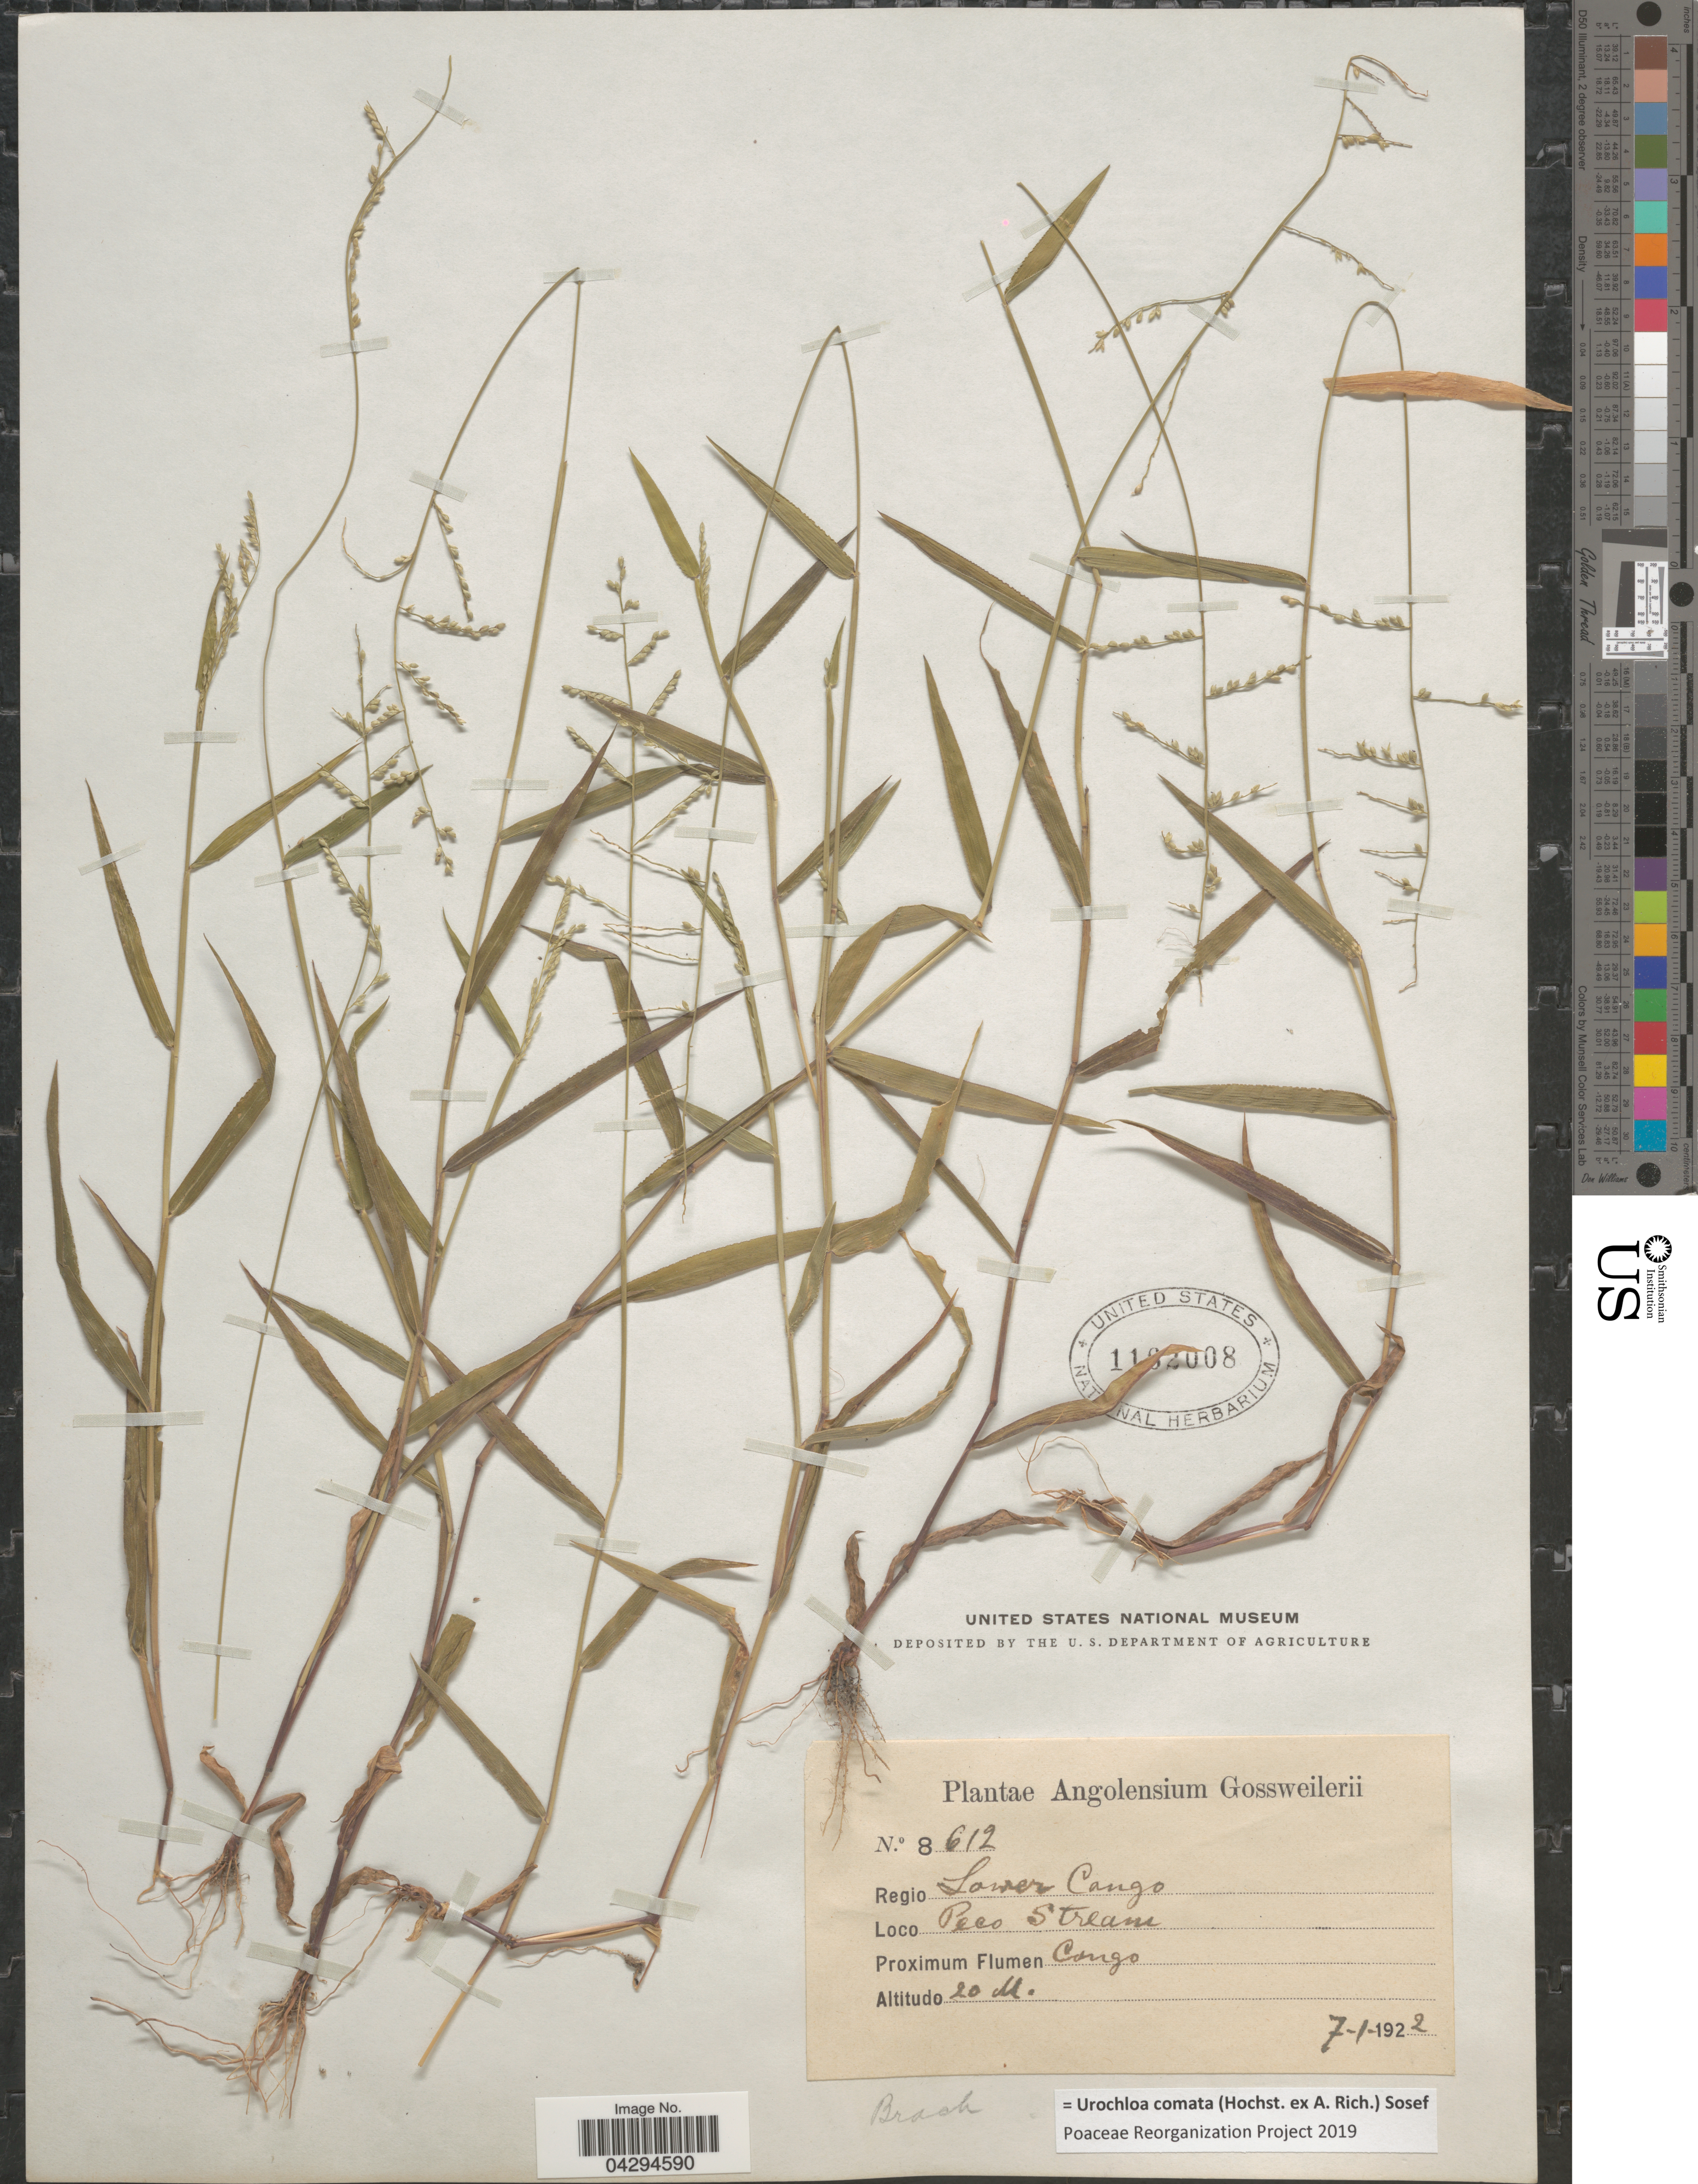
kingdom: Plantae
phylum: Tracheophyta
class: Liliopsida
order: Poales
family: Poaceae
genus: Urochloa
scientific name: Urochloa comata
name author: (Hochst. ex A. Rich.) Sosef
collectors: -. Gossweiler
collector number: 8612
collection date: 1922-01-07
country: Angola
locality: Regio Lower Congo. Peco Stream. Proximum Flumen Congo.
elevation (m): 20